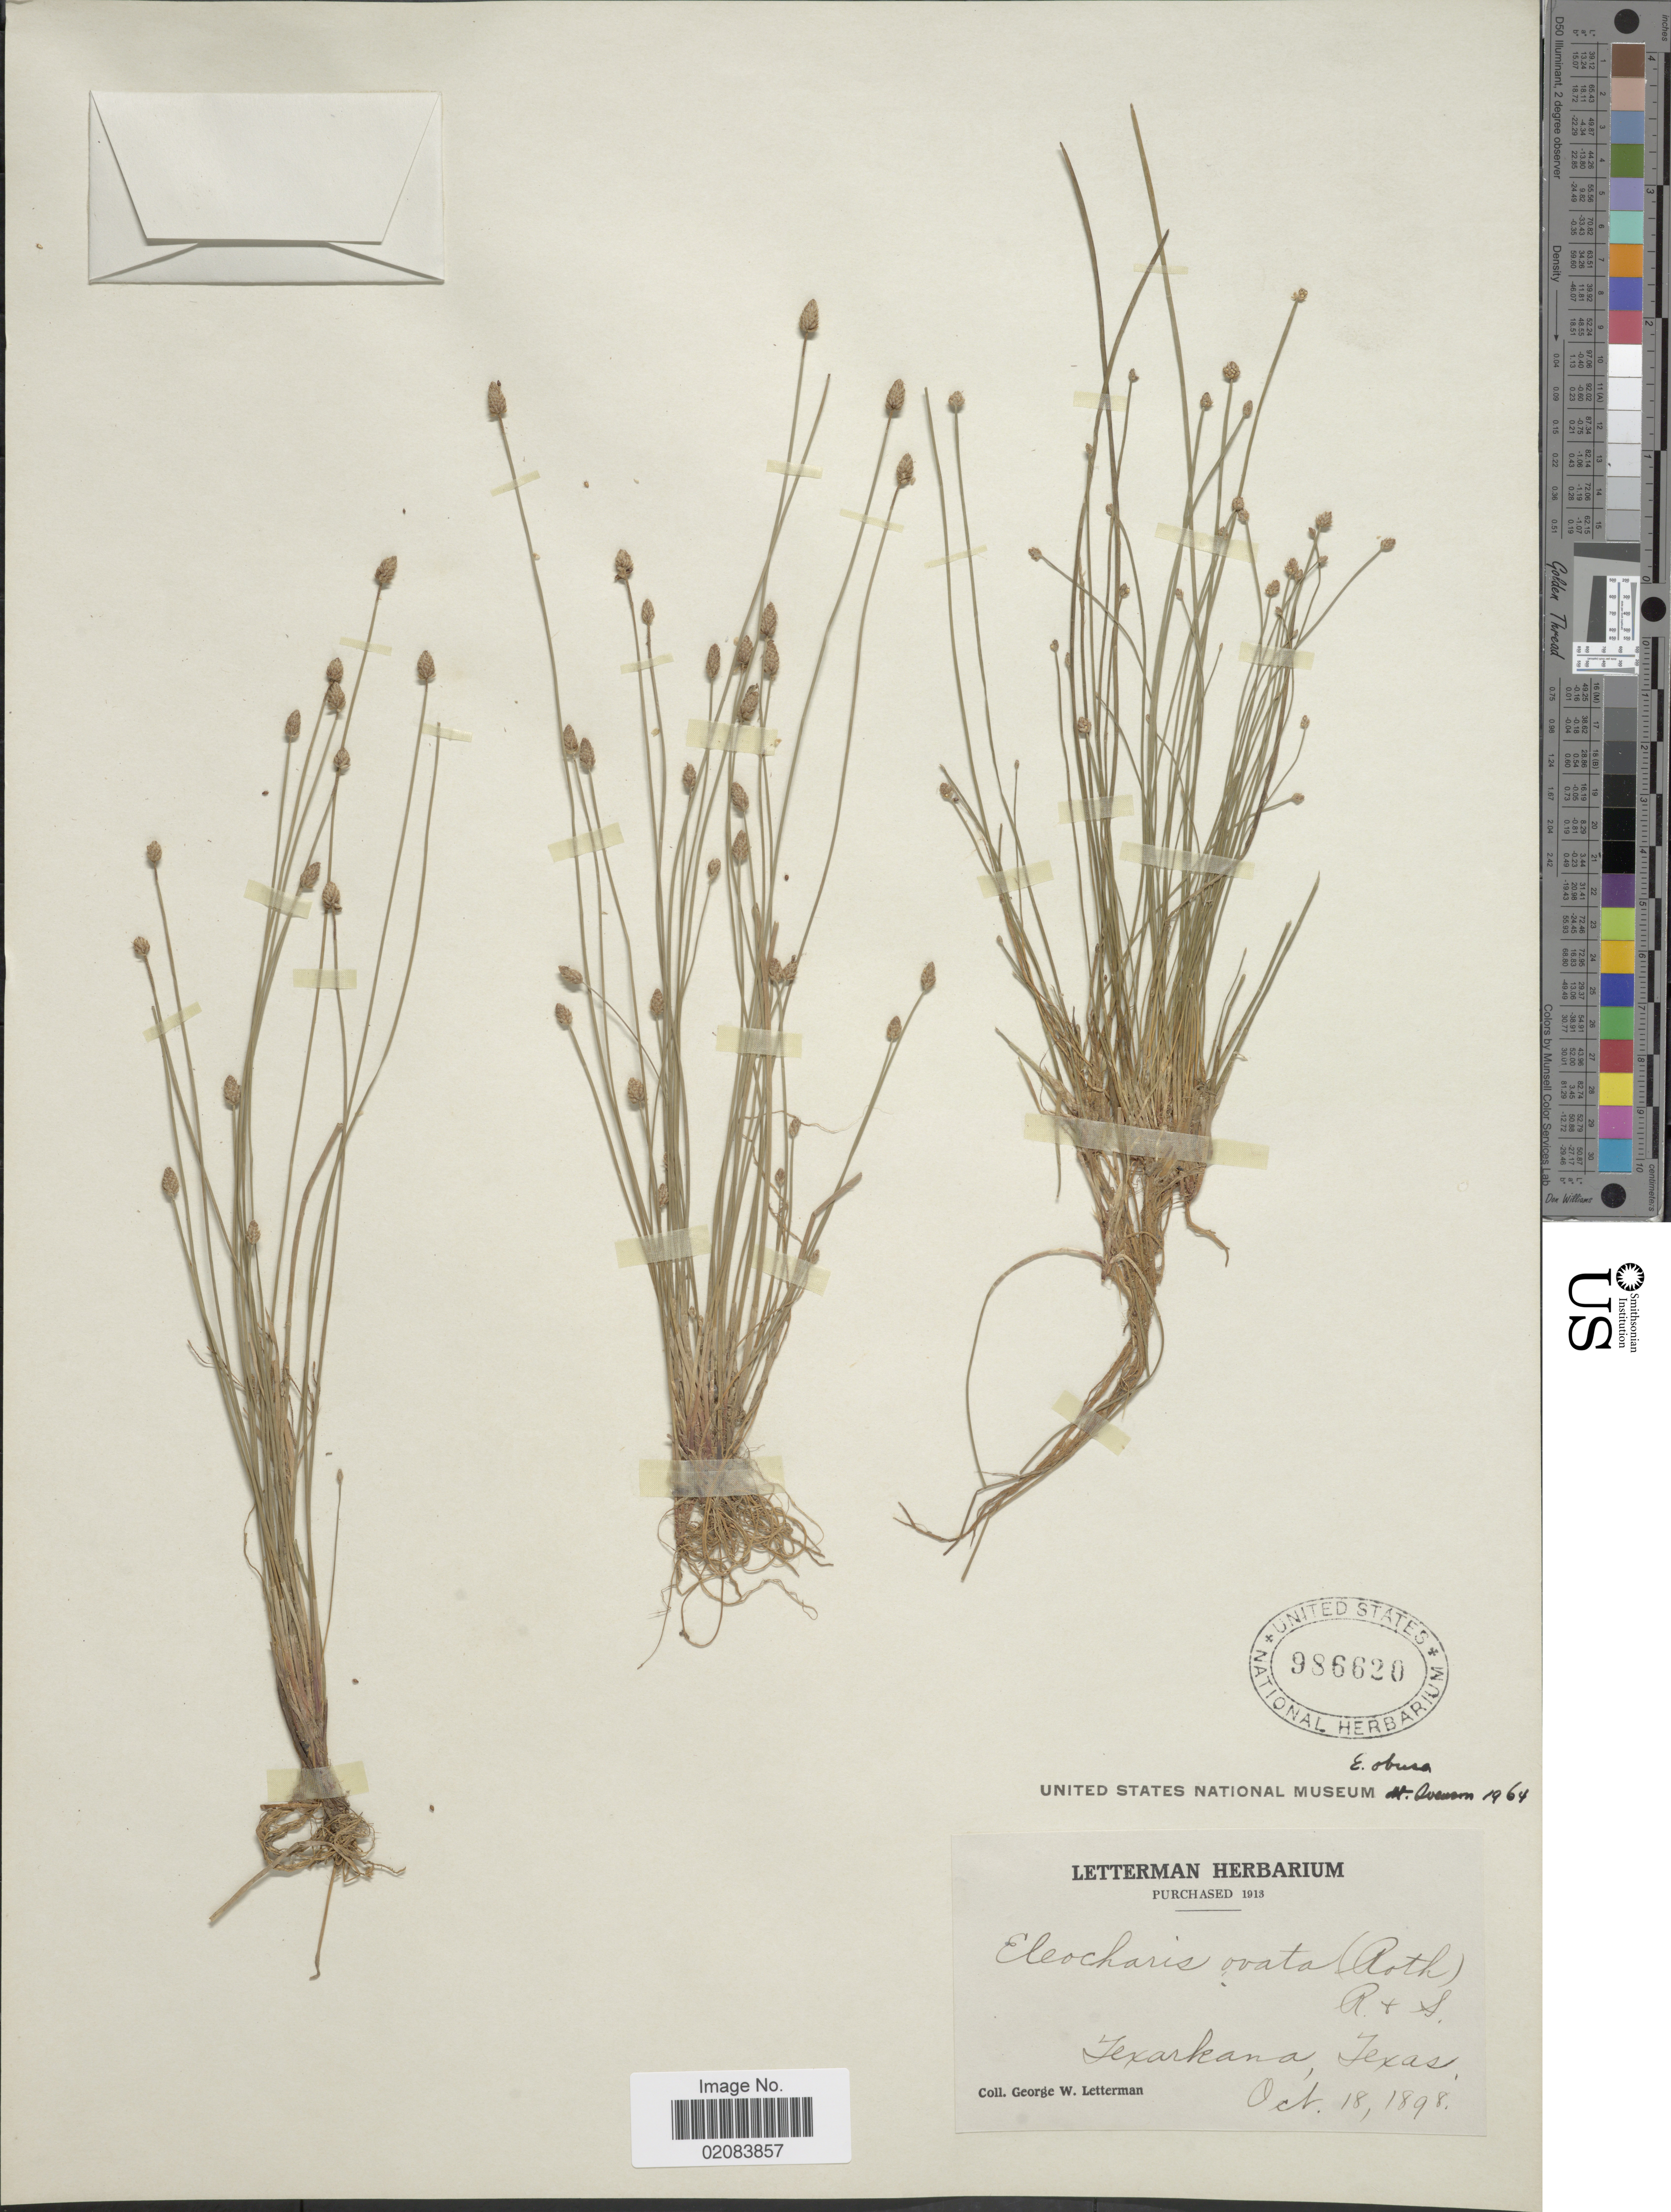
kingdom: Plantae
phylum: Tracheophyta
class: Liliopsida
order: Poales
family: Cyperaceae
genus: Eleocharis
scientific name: Eleocharis obtusa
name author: (Willd.) Schult.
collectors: G. W. Letterman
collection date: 1898-10-18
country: United States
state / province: Texas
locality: Texarkana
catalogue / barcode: US 986620